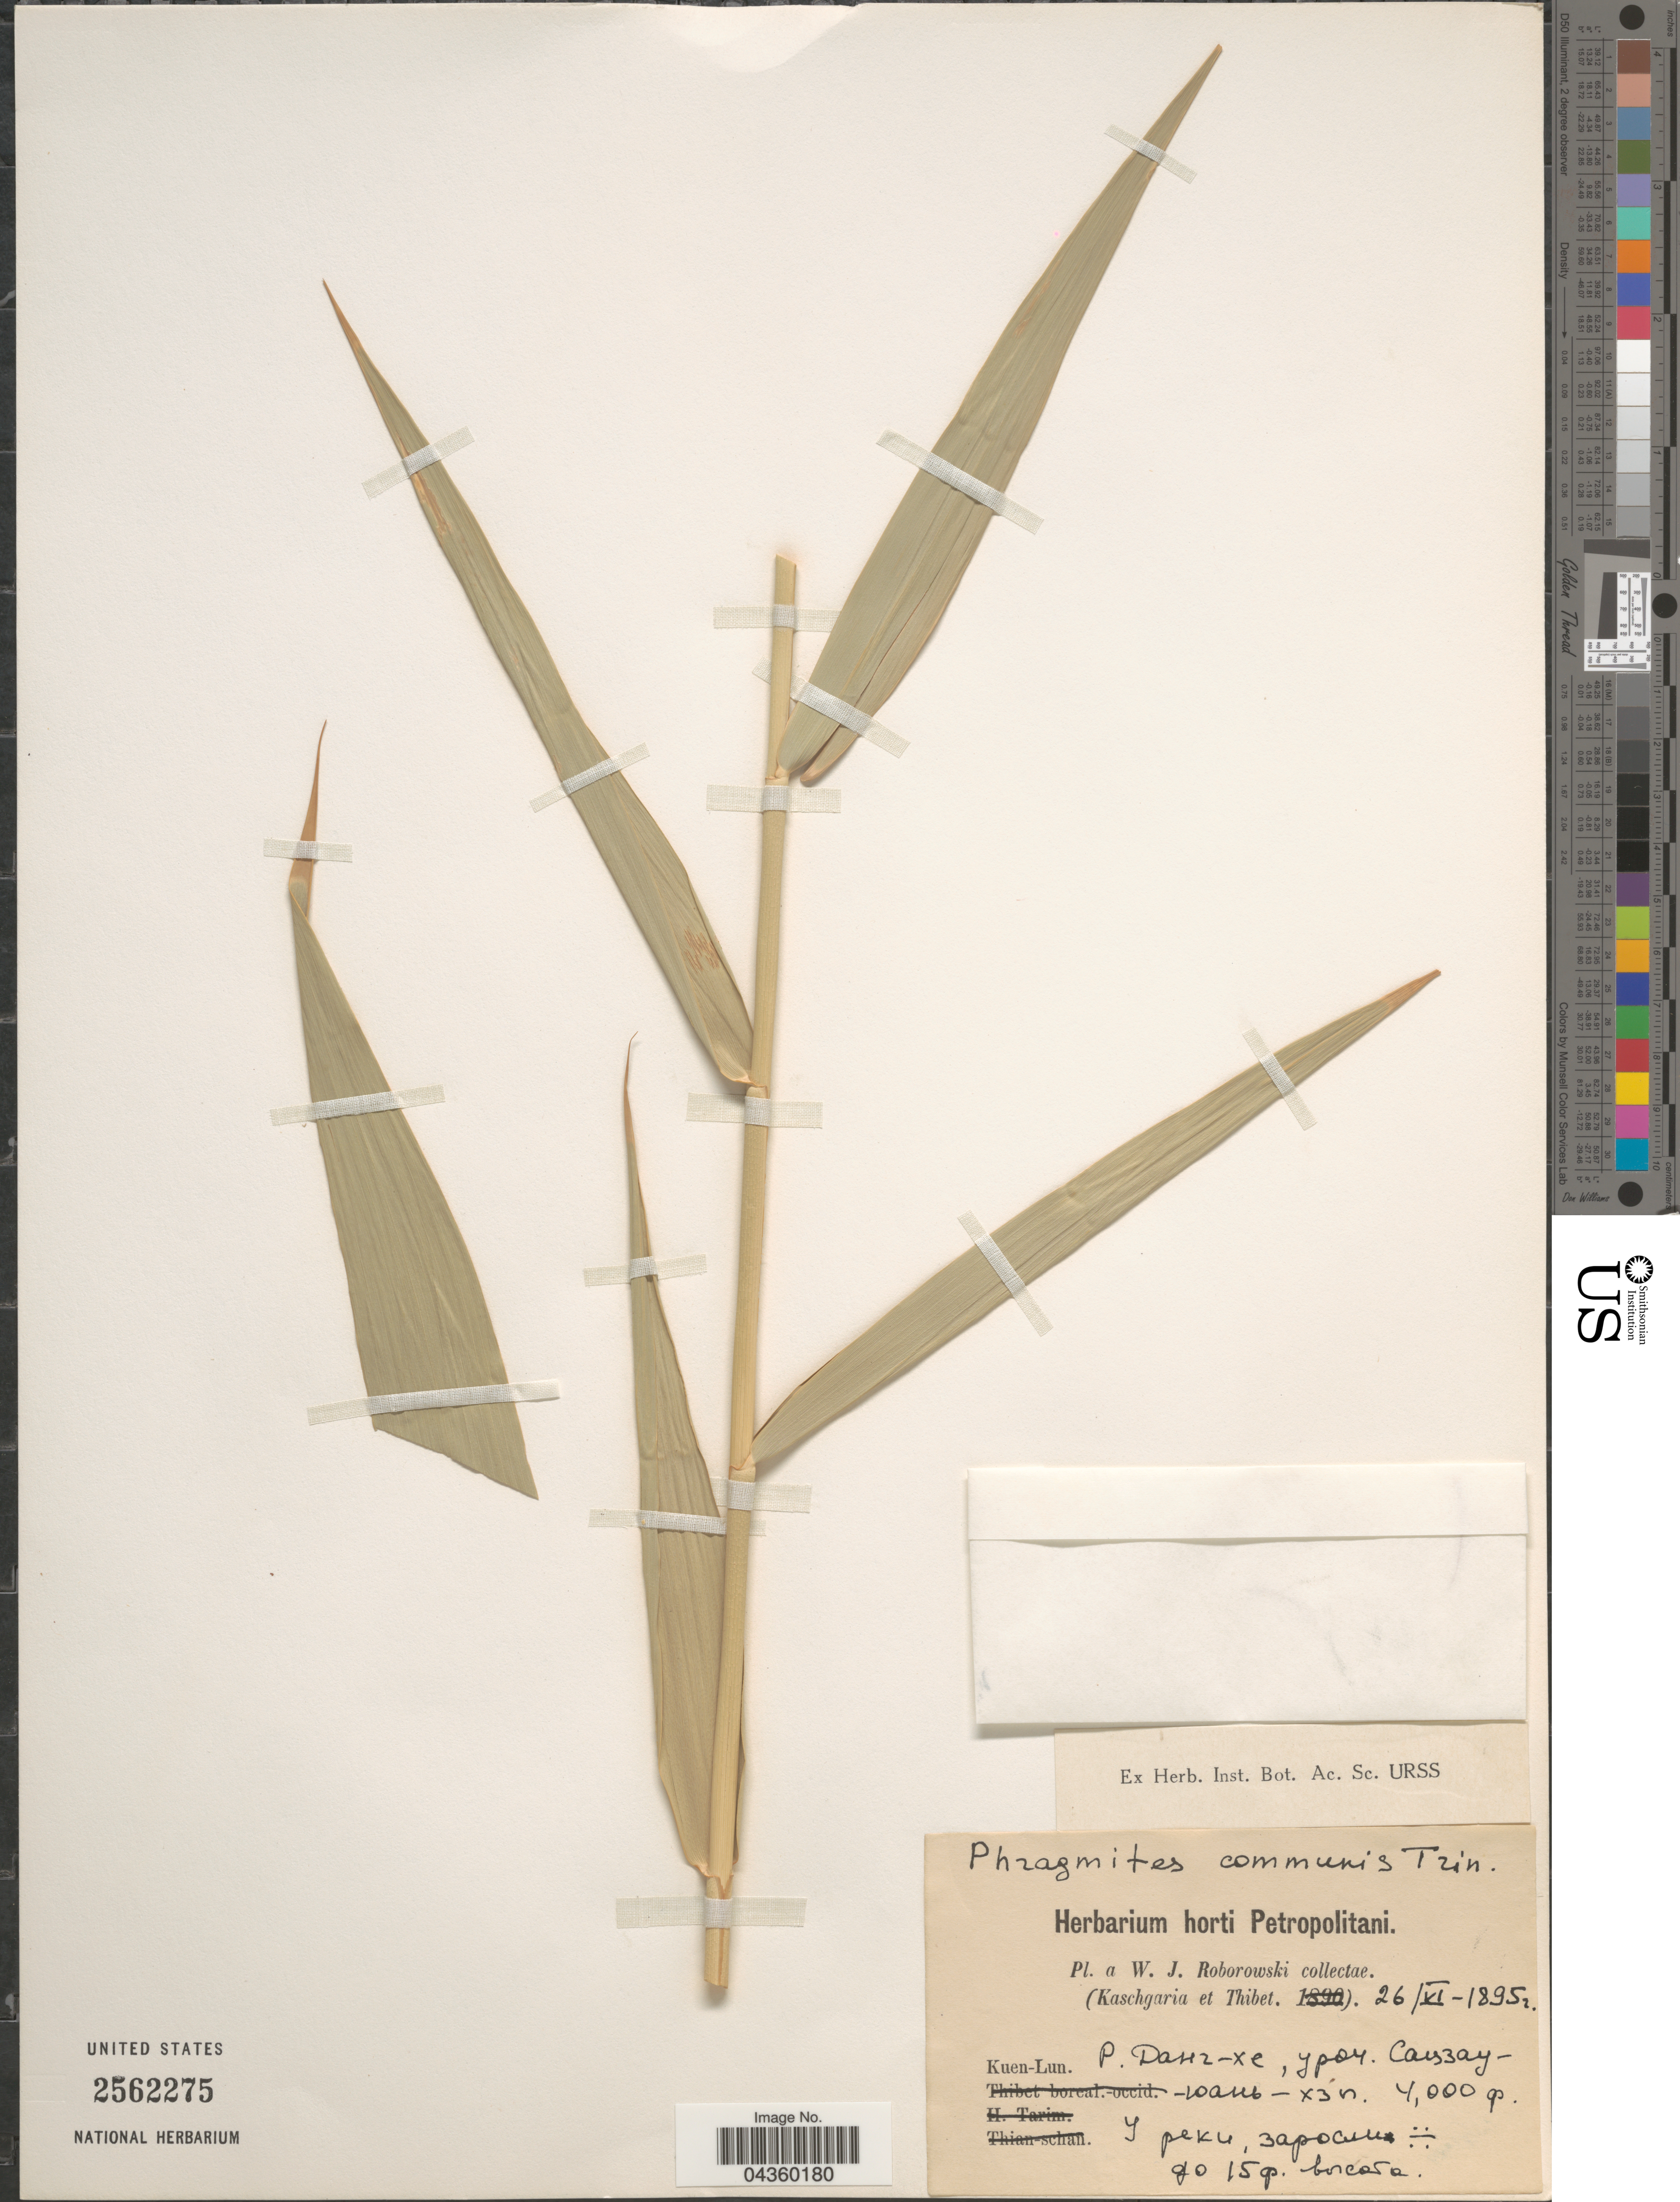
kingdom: Plantae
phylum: Tracheophyta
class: Liliopsida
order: Poales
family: Poaceae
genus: Phragmites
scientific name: Phragmites australis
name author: (Cav.) Trin. ex Steud.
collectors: W. Roborowski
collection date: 1895-11-26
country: China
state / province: Xizang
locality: (kaschgaria et Thibet.). Kuen-Lun. X.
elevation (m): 1219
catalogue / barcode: US 2562275